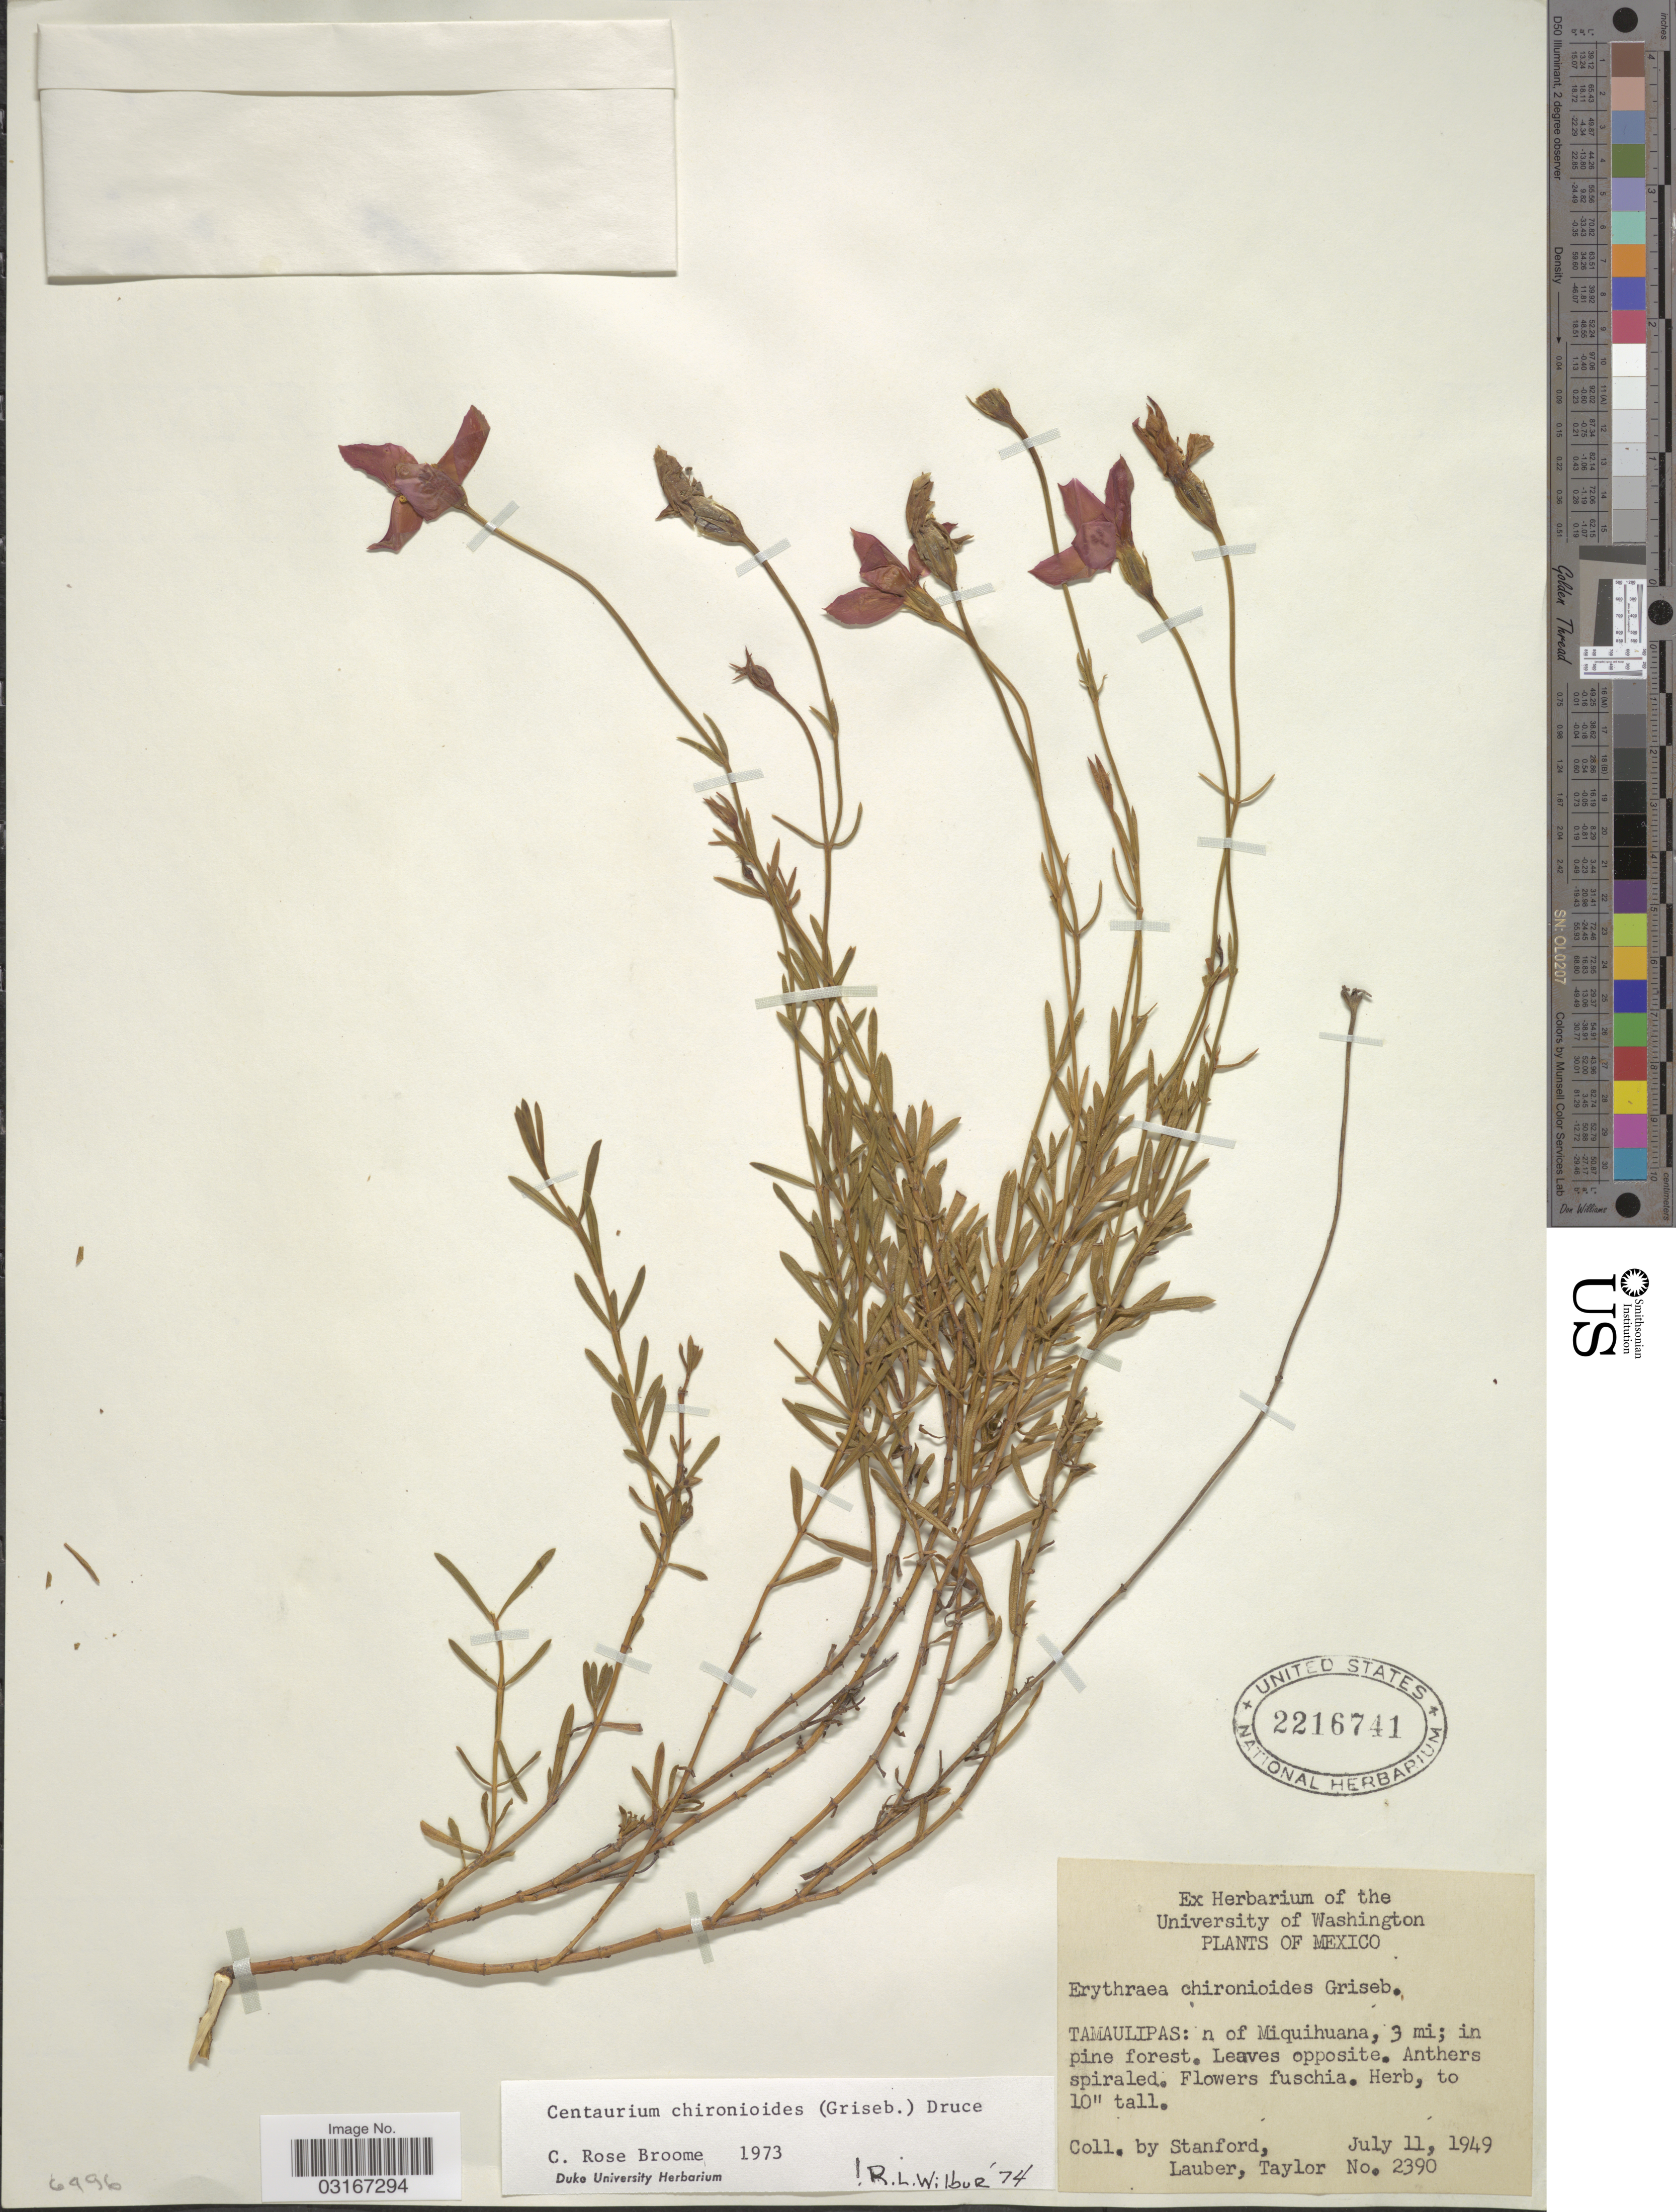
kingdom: Plantae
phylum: Tracheophyta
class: Magnoliopsida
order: Gentianales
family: Gentianaceae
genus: Centaurium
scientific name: Centaurium chironioides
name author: (Griseb.) Druce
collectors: -. Stanford, -. Lauber & -. Taylor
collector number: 2390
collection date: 1949-07-11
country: Mexico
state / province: Tamaulipas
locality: N of Miquihuana, 3 mi; in pine forest.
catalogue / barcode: US 2216741